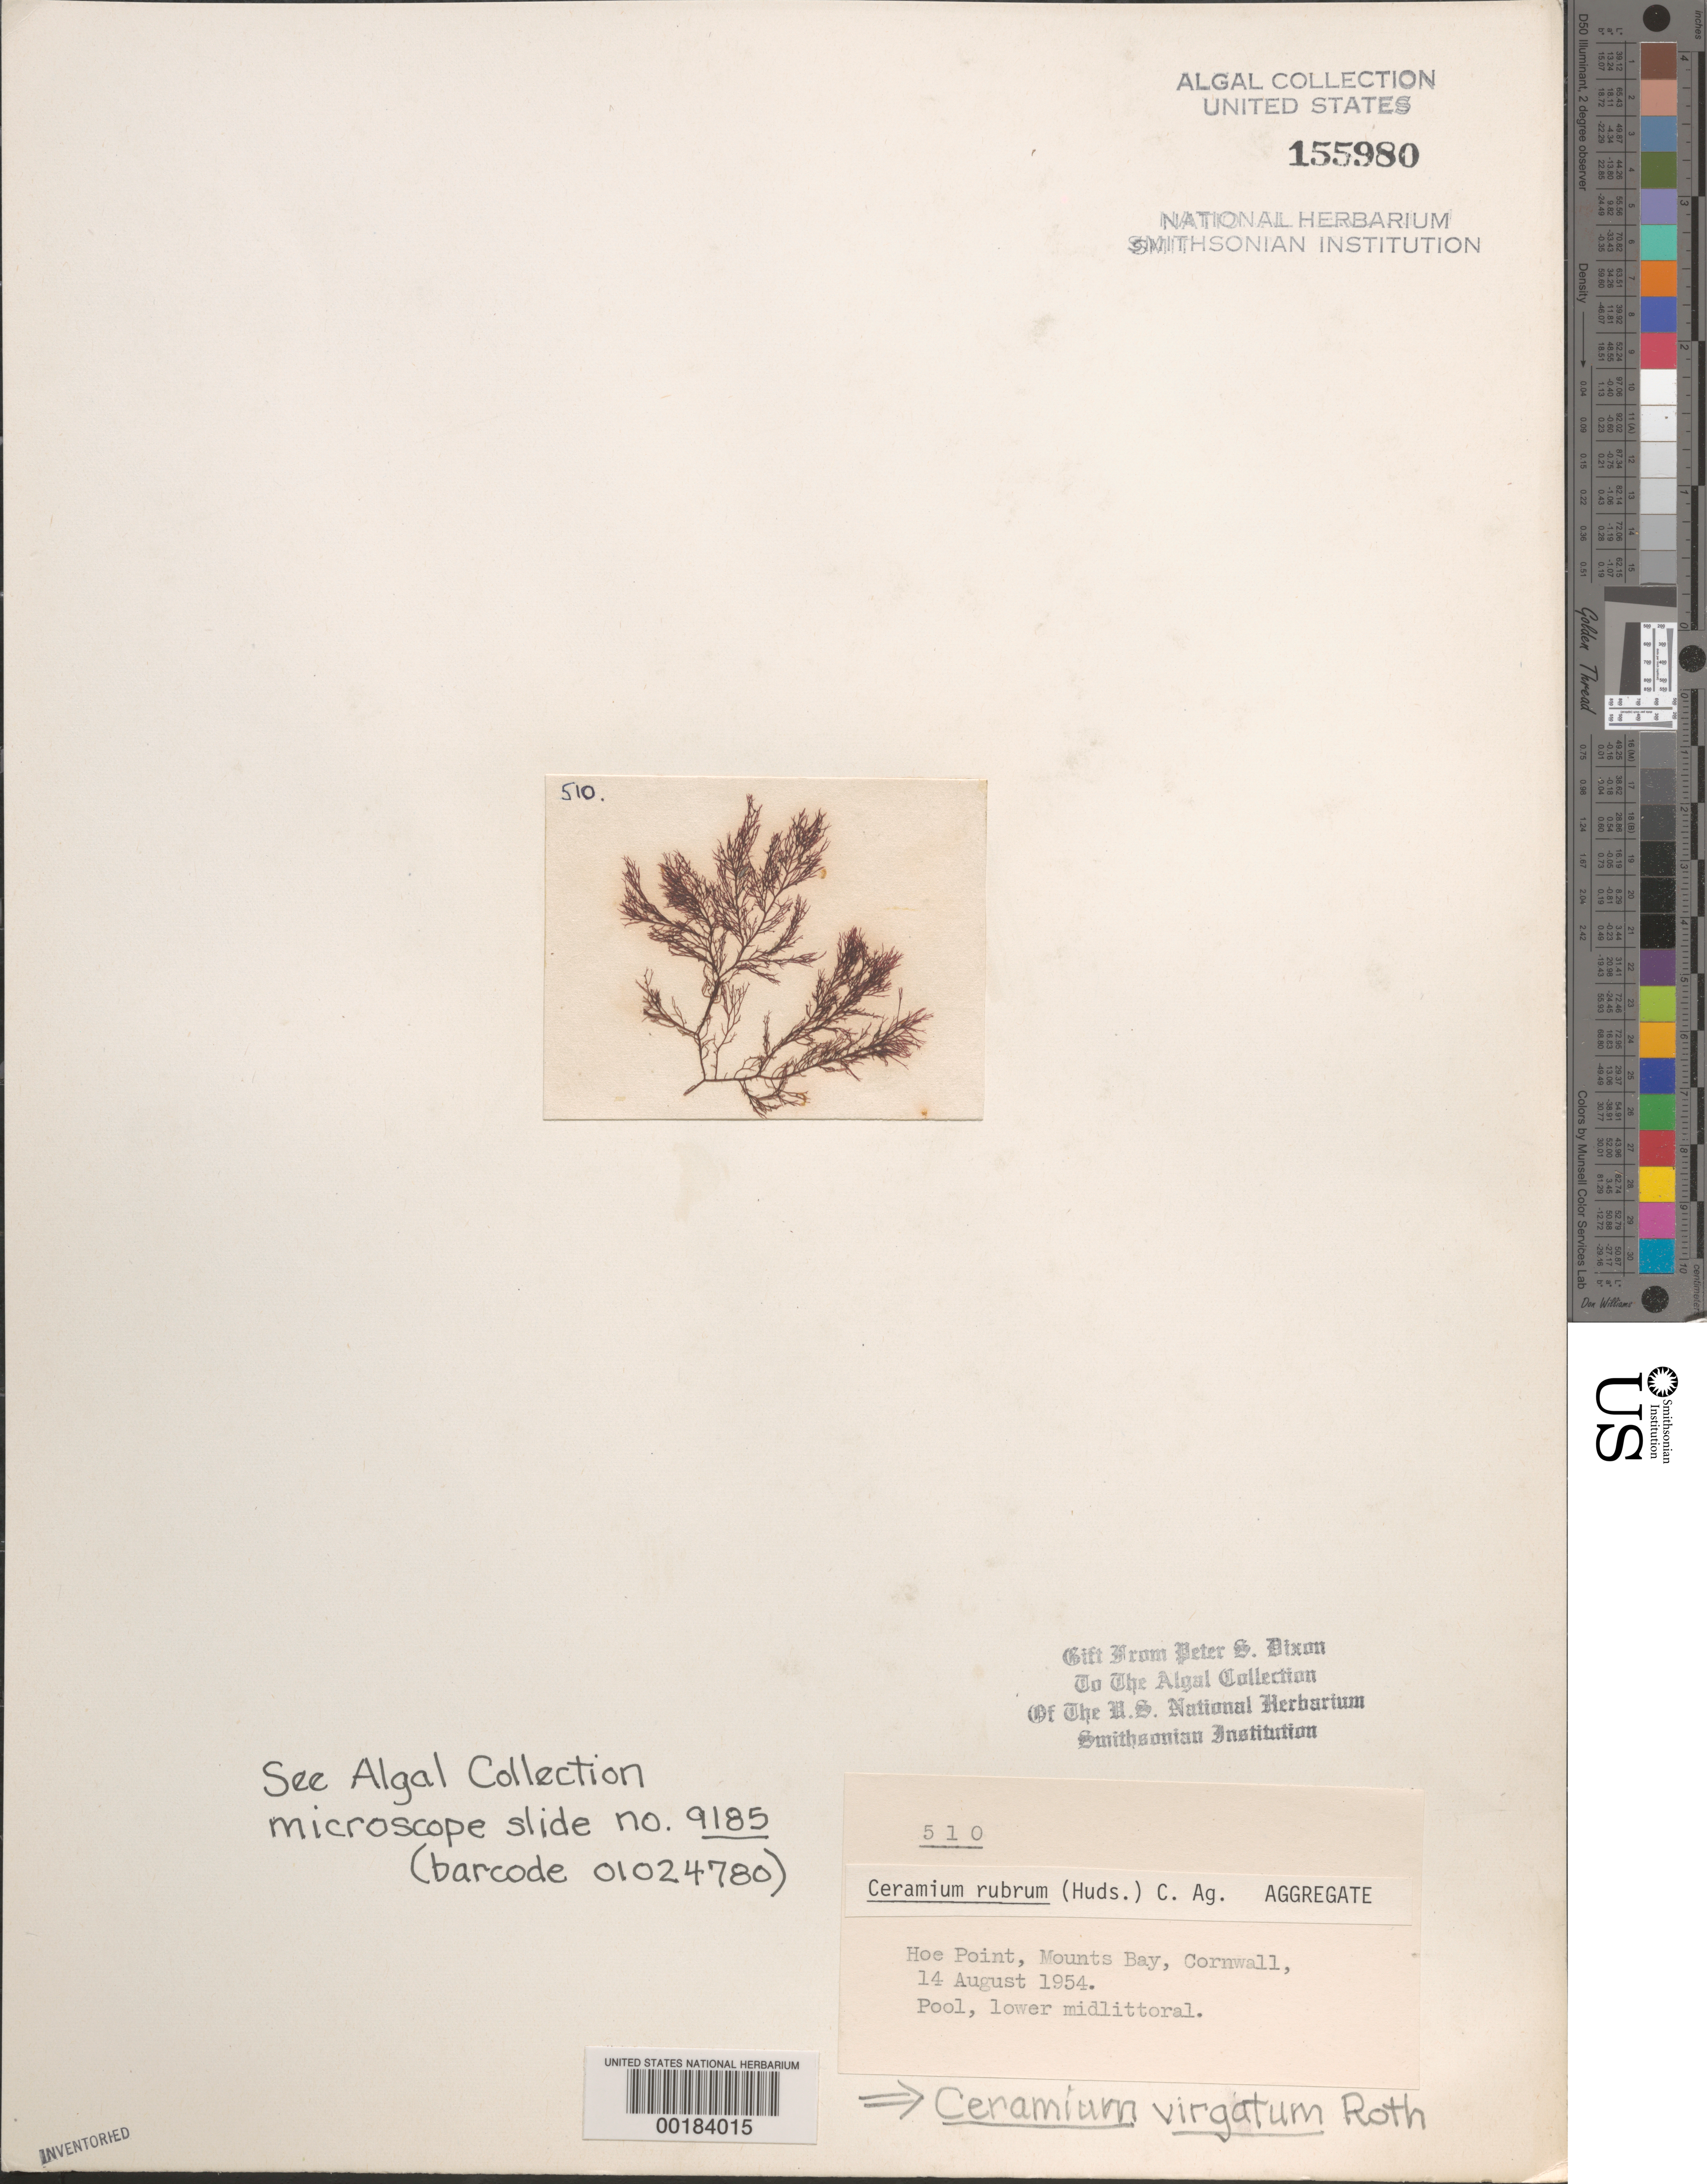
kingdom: Plantae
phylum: Rhodophyta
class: Florideophyceae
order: Ceramiales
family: Ceramiaceae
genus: Ceramium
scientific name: Ceramium virgatum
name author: Roth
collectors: P. S. Dixon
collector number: PSD 510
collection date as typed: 14 Aug 1954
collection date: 1954-08-14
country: United Kingdom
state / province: England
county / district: Cornwall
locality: Hoe Point, Mounts Bay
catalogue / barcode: US 155980